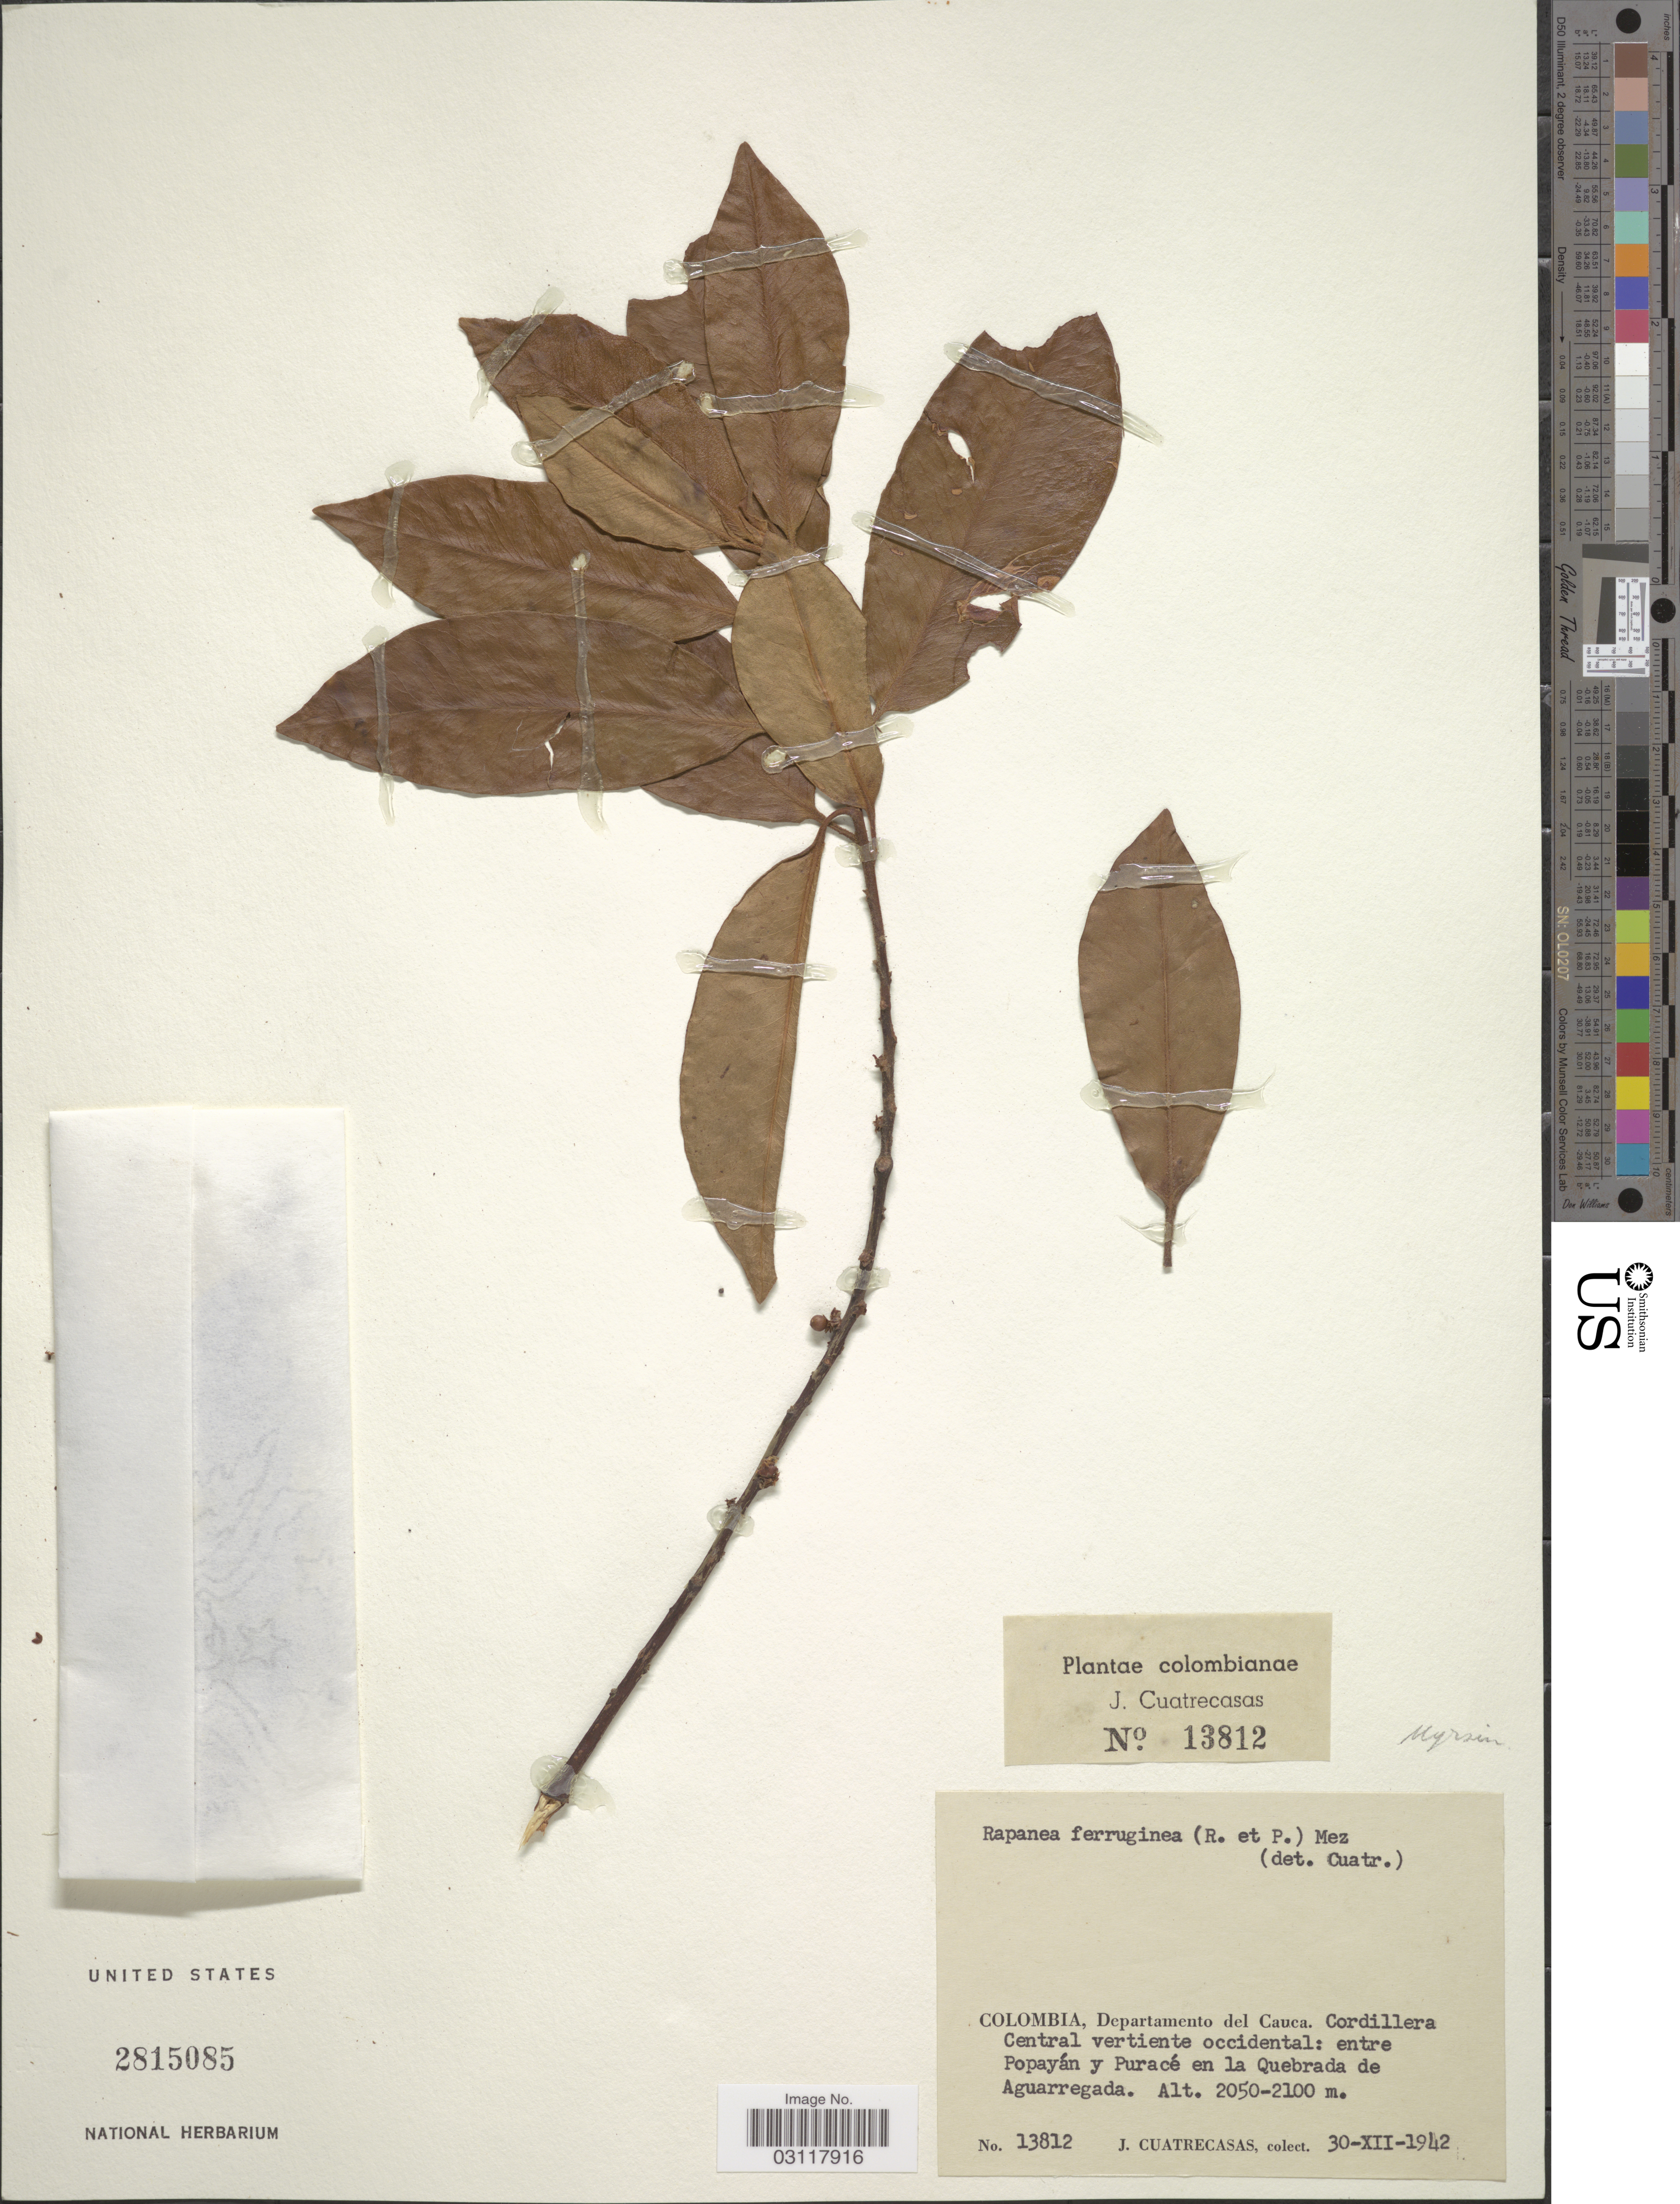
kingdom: Plantae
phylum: Tracheophyta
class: Magnoliopsida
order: Ericales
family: Primulaceae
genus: Rapanea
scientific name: Rapanea ferruginea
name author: (Ruiz & Pav.) Mez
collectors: J. Cuatrecasas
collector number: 13812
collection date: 1942-12-30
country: Colombia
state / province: Cauca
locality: Departamento del Cauca. Cordillera Central vertiente occidental: entre Popayán y Puracé en la Quebrada de Aguarregada.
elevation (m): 2050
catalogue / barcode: US 2815085